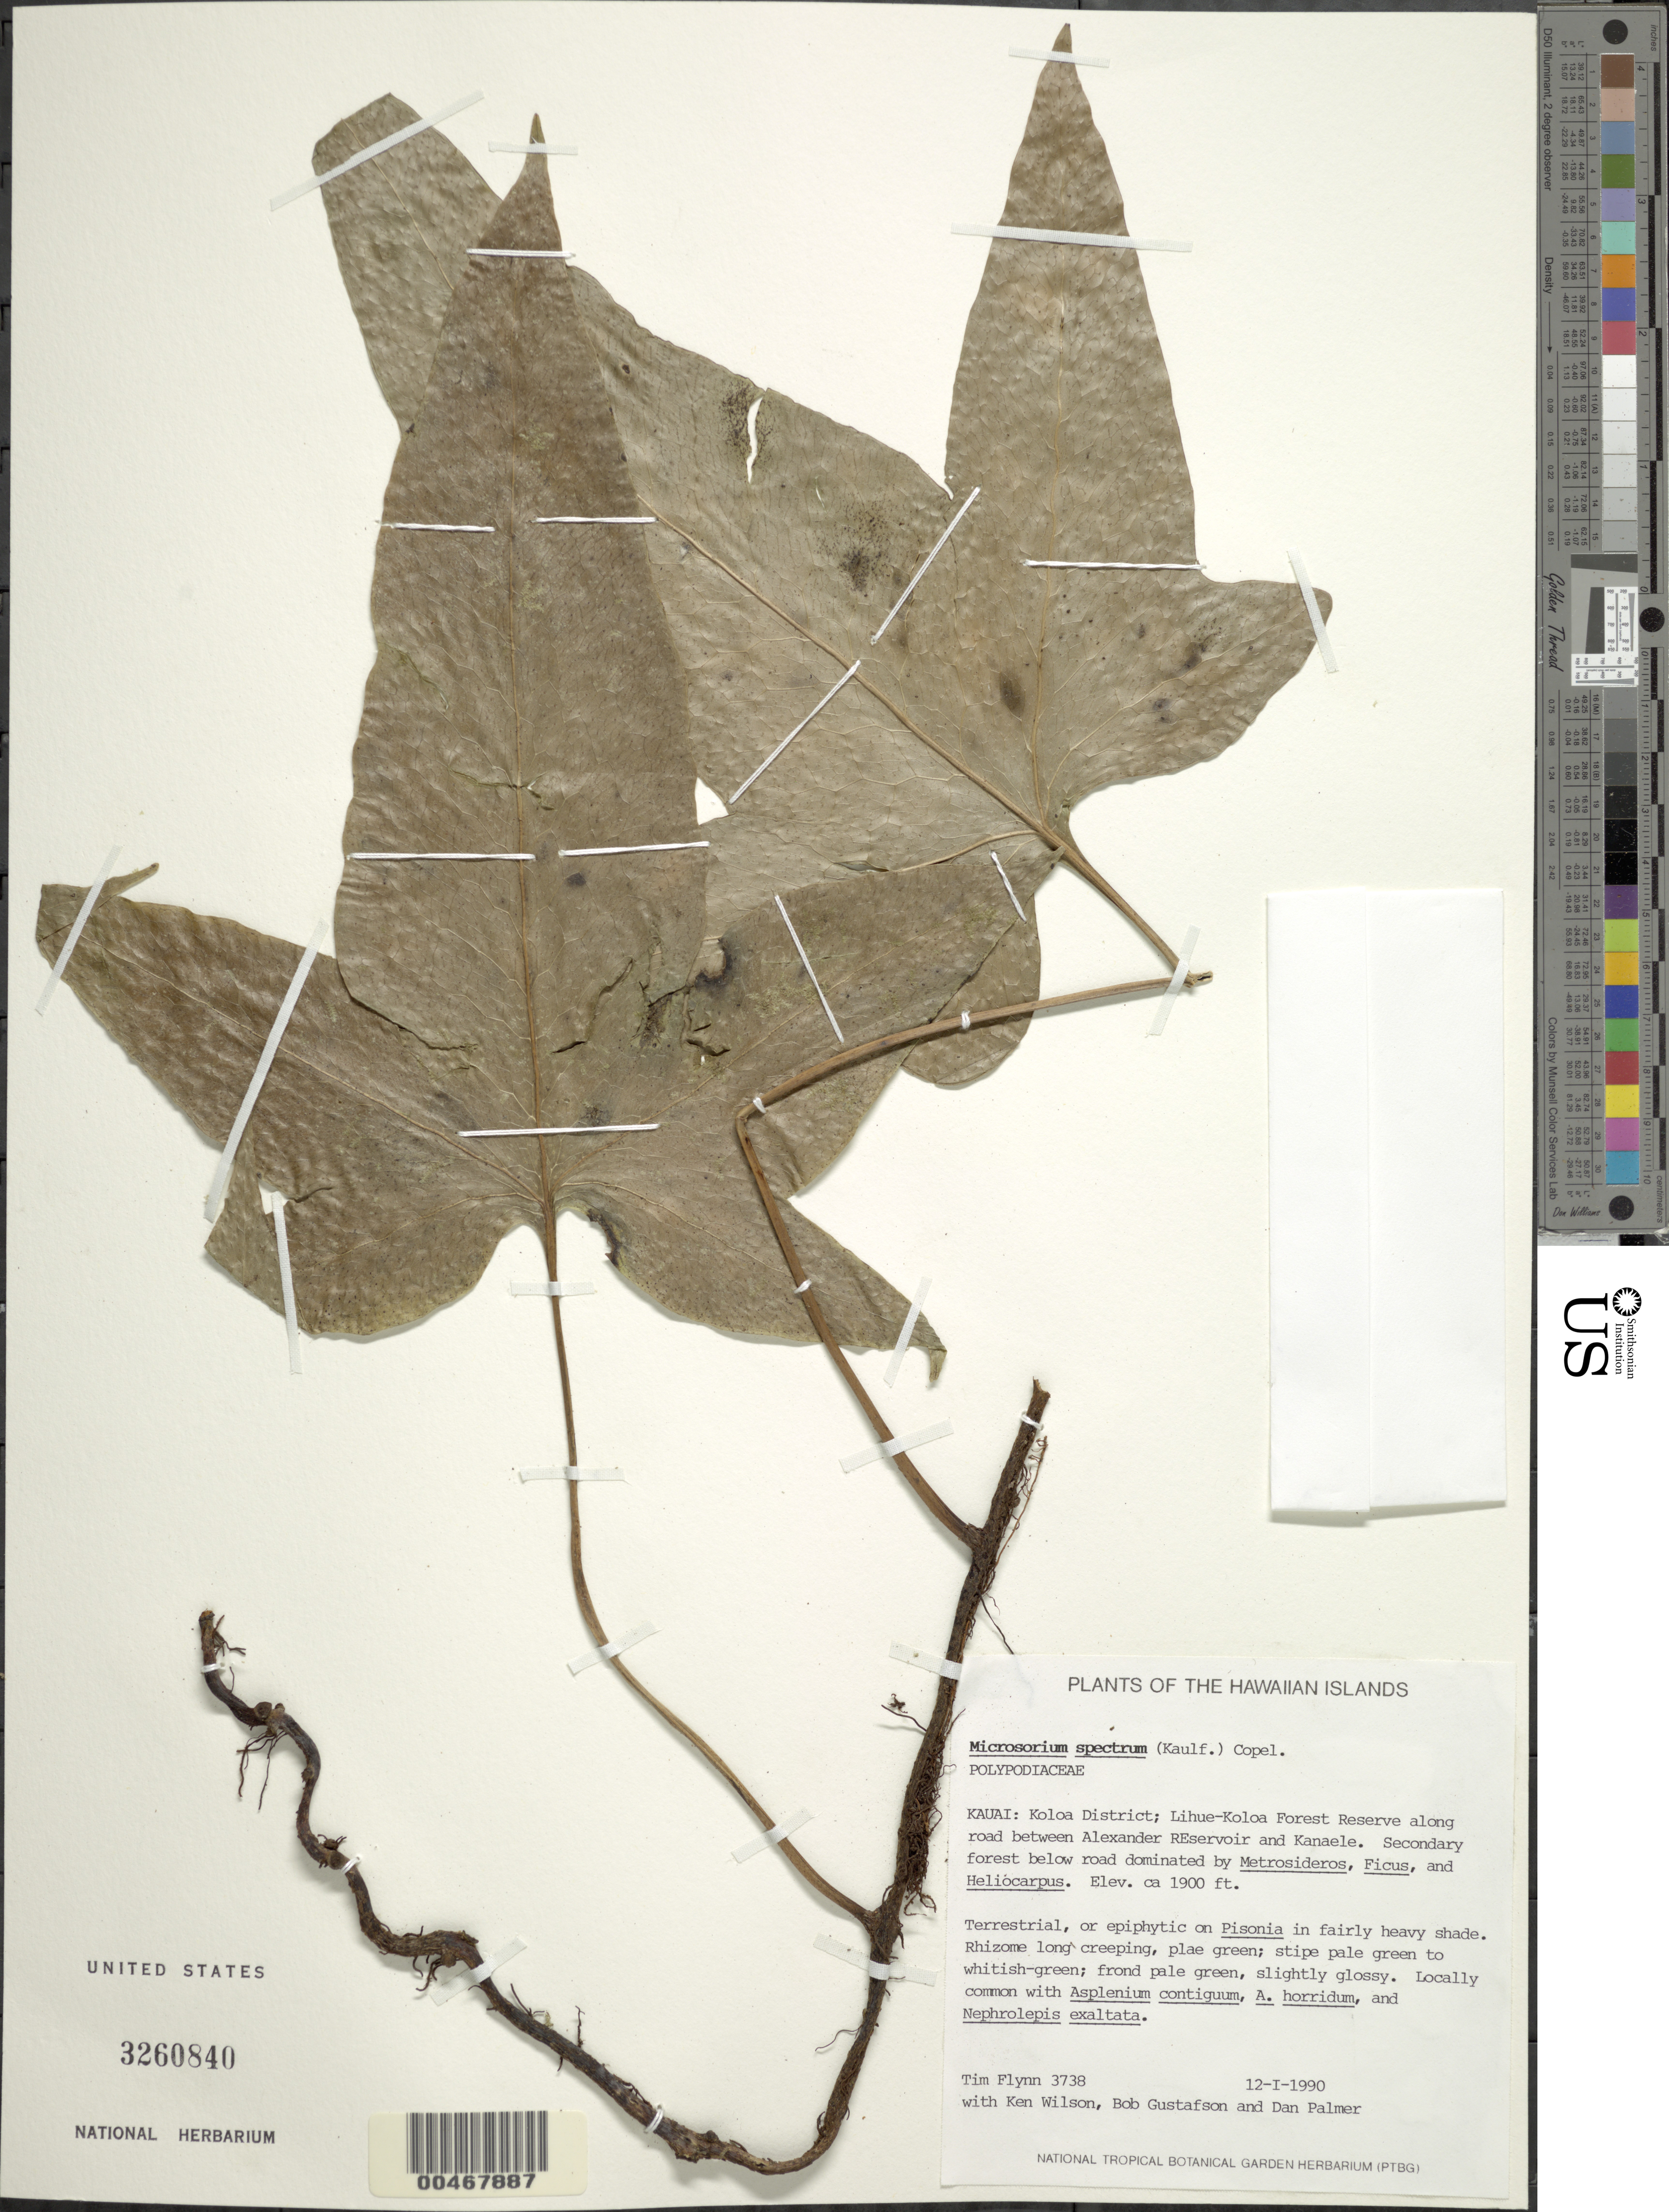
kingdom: Plantae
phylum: Tracheophyta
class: Polypodiopsida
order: Polypodiales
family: Polypodiaceae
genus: Microsorum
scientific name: Microsorum spectrum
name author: (Kaulf.) Copel.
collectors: T. W. Flynn, K. Wilson, B. Gustafson & D. Palmer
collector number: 3738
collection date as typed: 12 Jan 1990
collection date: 1990-01-12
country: United States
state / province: Hawaii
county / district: Kauai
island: Kaua'i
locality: Koloa Dist., Lihue-Koloa For. Res. along rd. between Alexander Reservoir and Kanaele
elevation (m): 579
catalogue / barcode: US 3260840